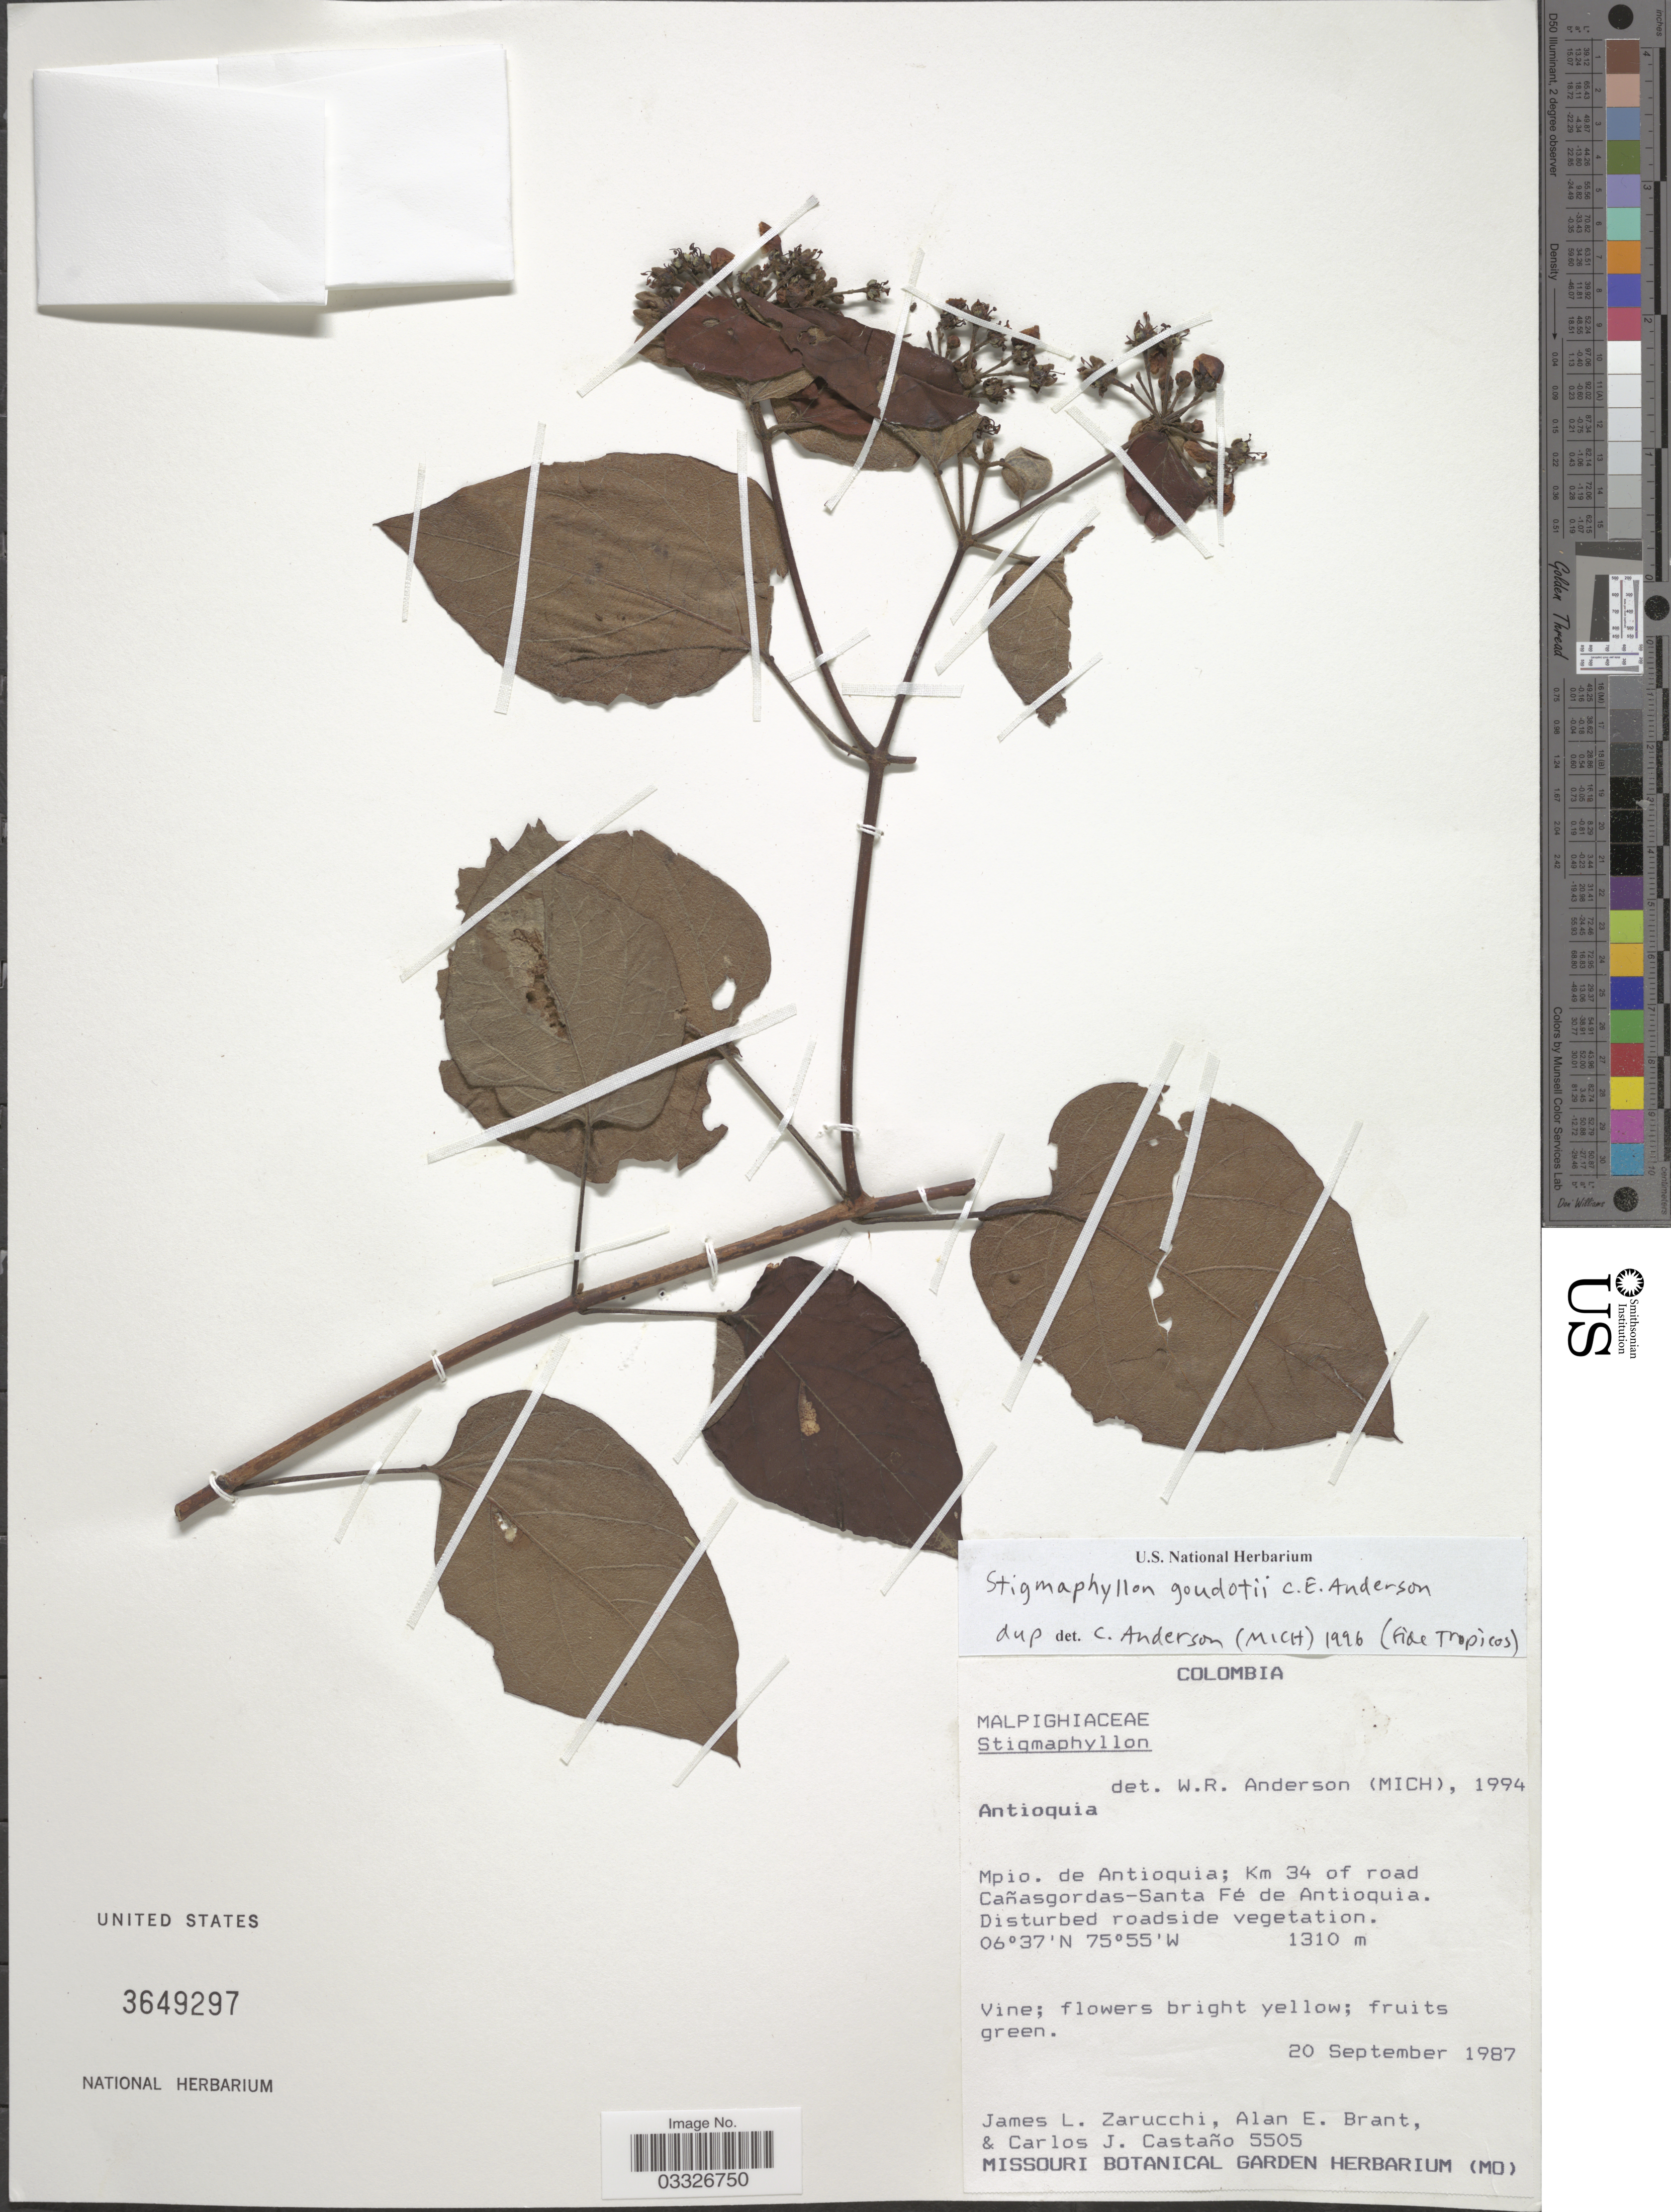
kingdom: Plantae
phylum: Tracheophyta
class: Magnoliopsida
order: Malpighiales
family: Malpighiaceae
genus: Stigmaphyllon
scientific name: Stigmaphyllon goudotii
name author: C.E. Anderson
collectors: J. L. Zarucchi, A. Brant & C. Castaño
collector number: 5505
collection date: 1987-09-20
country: Colombia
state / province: Antioquia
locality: Mpio. de Antioquia; Km 34 of road Cañasgordas-Santa Fé de Antioquia.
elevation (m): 1310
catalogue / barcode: US 3649297